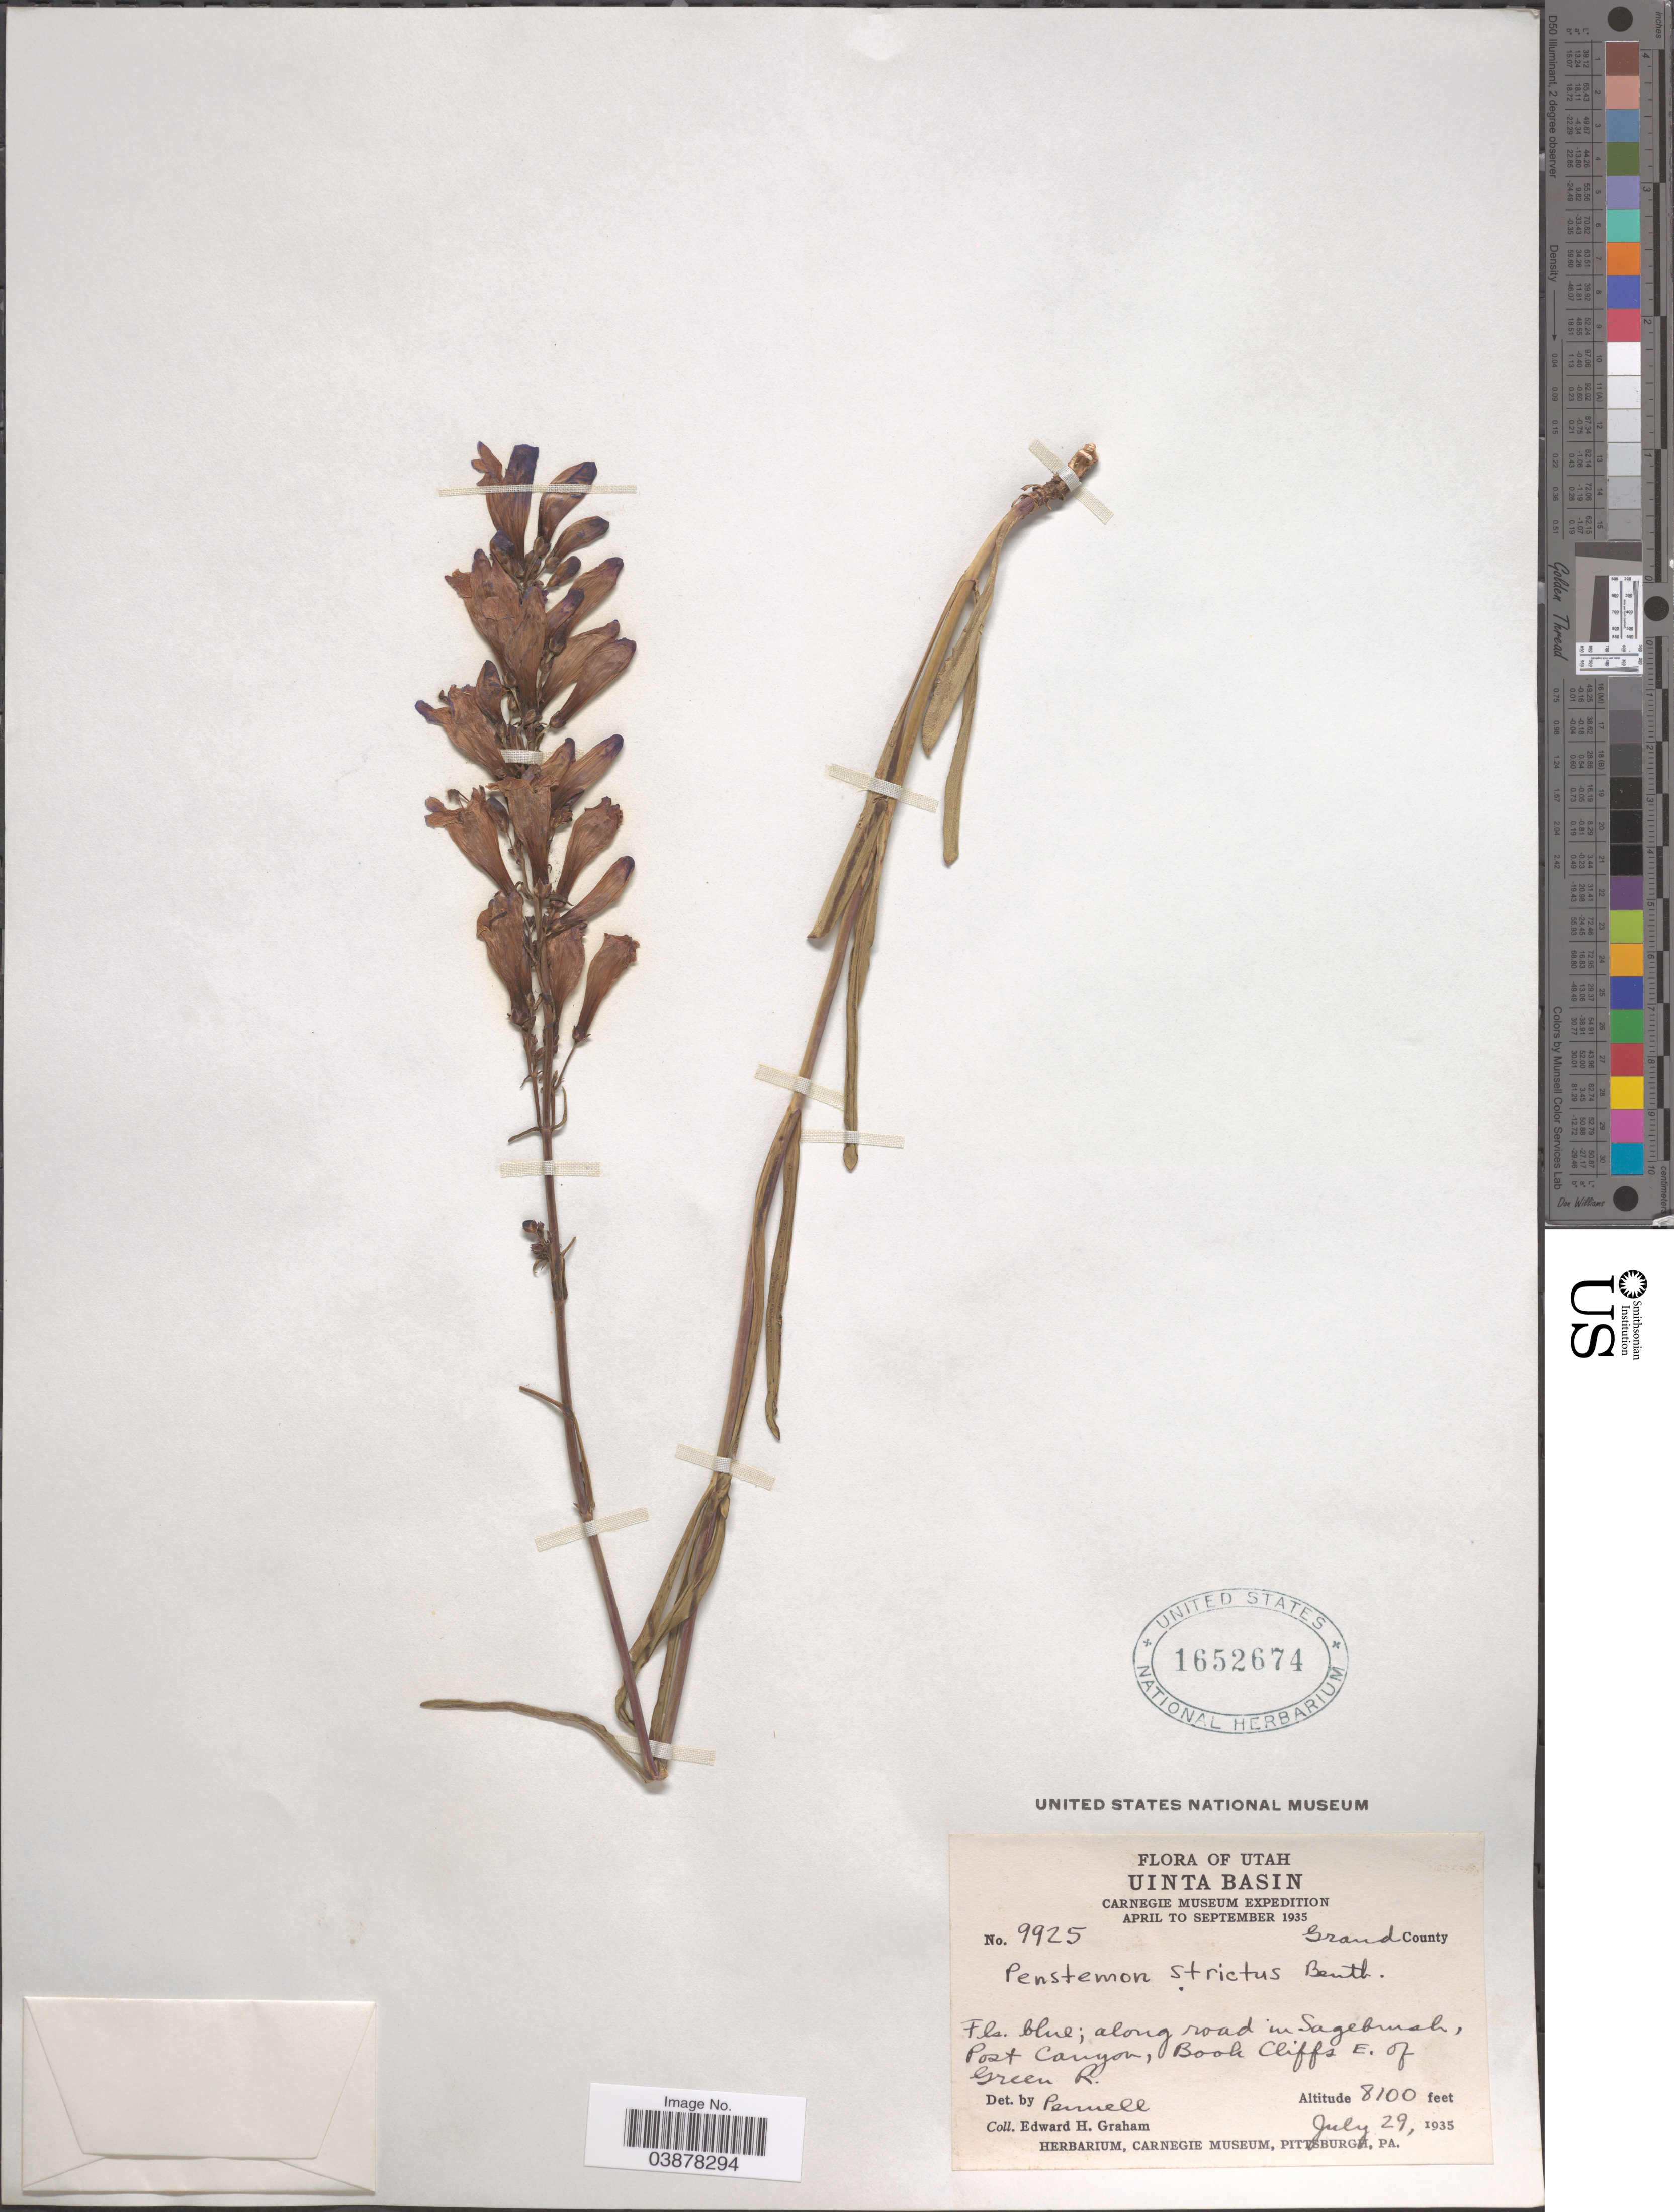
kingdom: Plantae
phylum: Tracheophyta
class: Magnoliopsida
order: Lamiales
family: Plantaginaceae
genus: Penstemon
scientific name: Penstemon strictus subsp. strictus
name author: Benth.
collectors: E. H. Graham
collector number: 9925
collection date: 1935-07-29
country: United States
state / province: Utah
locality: Uinta Basin. Grand County. Along road in Sagebrush, Post Canyon, Book Cliffs E. of Green R.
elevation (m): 2469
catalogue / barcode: US 1652674